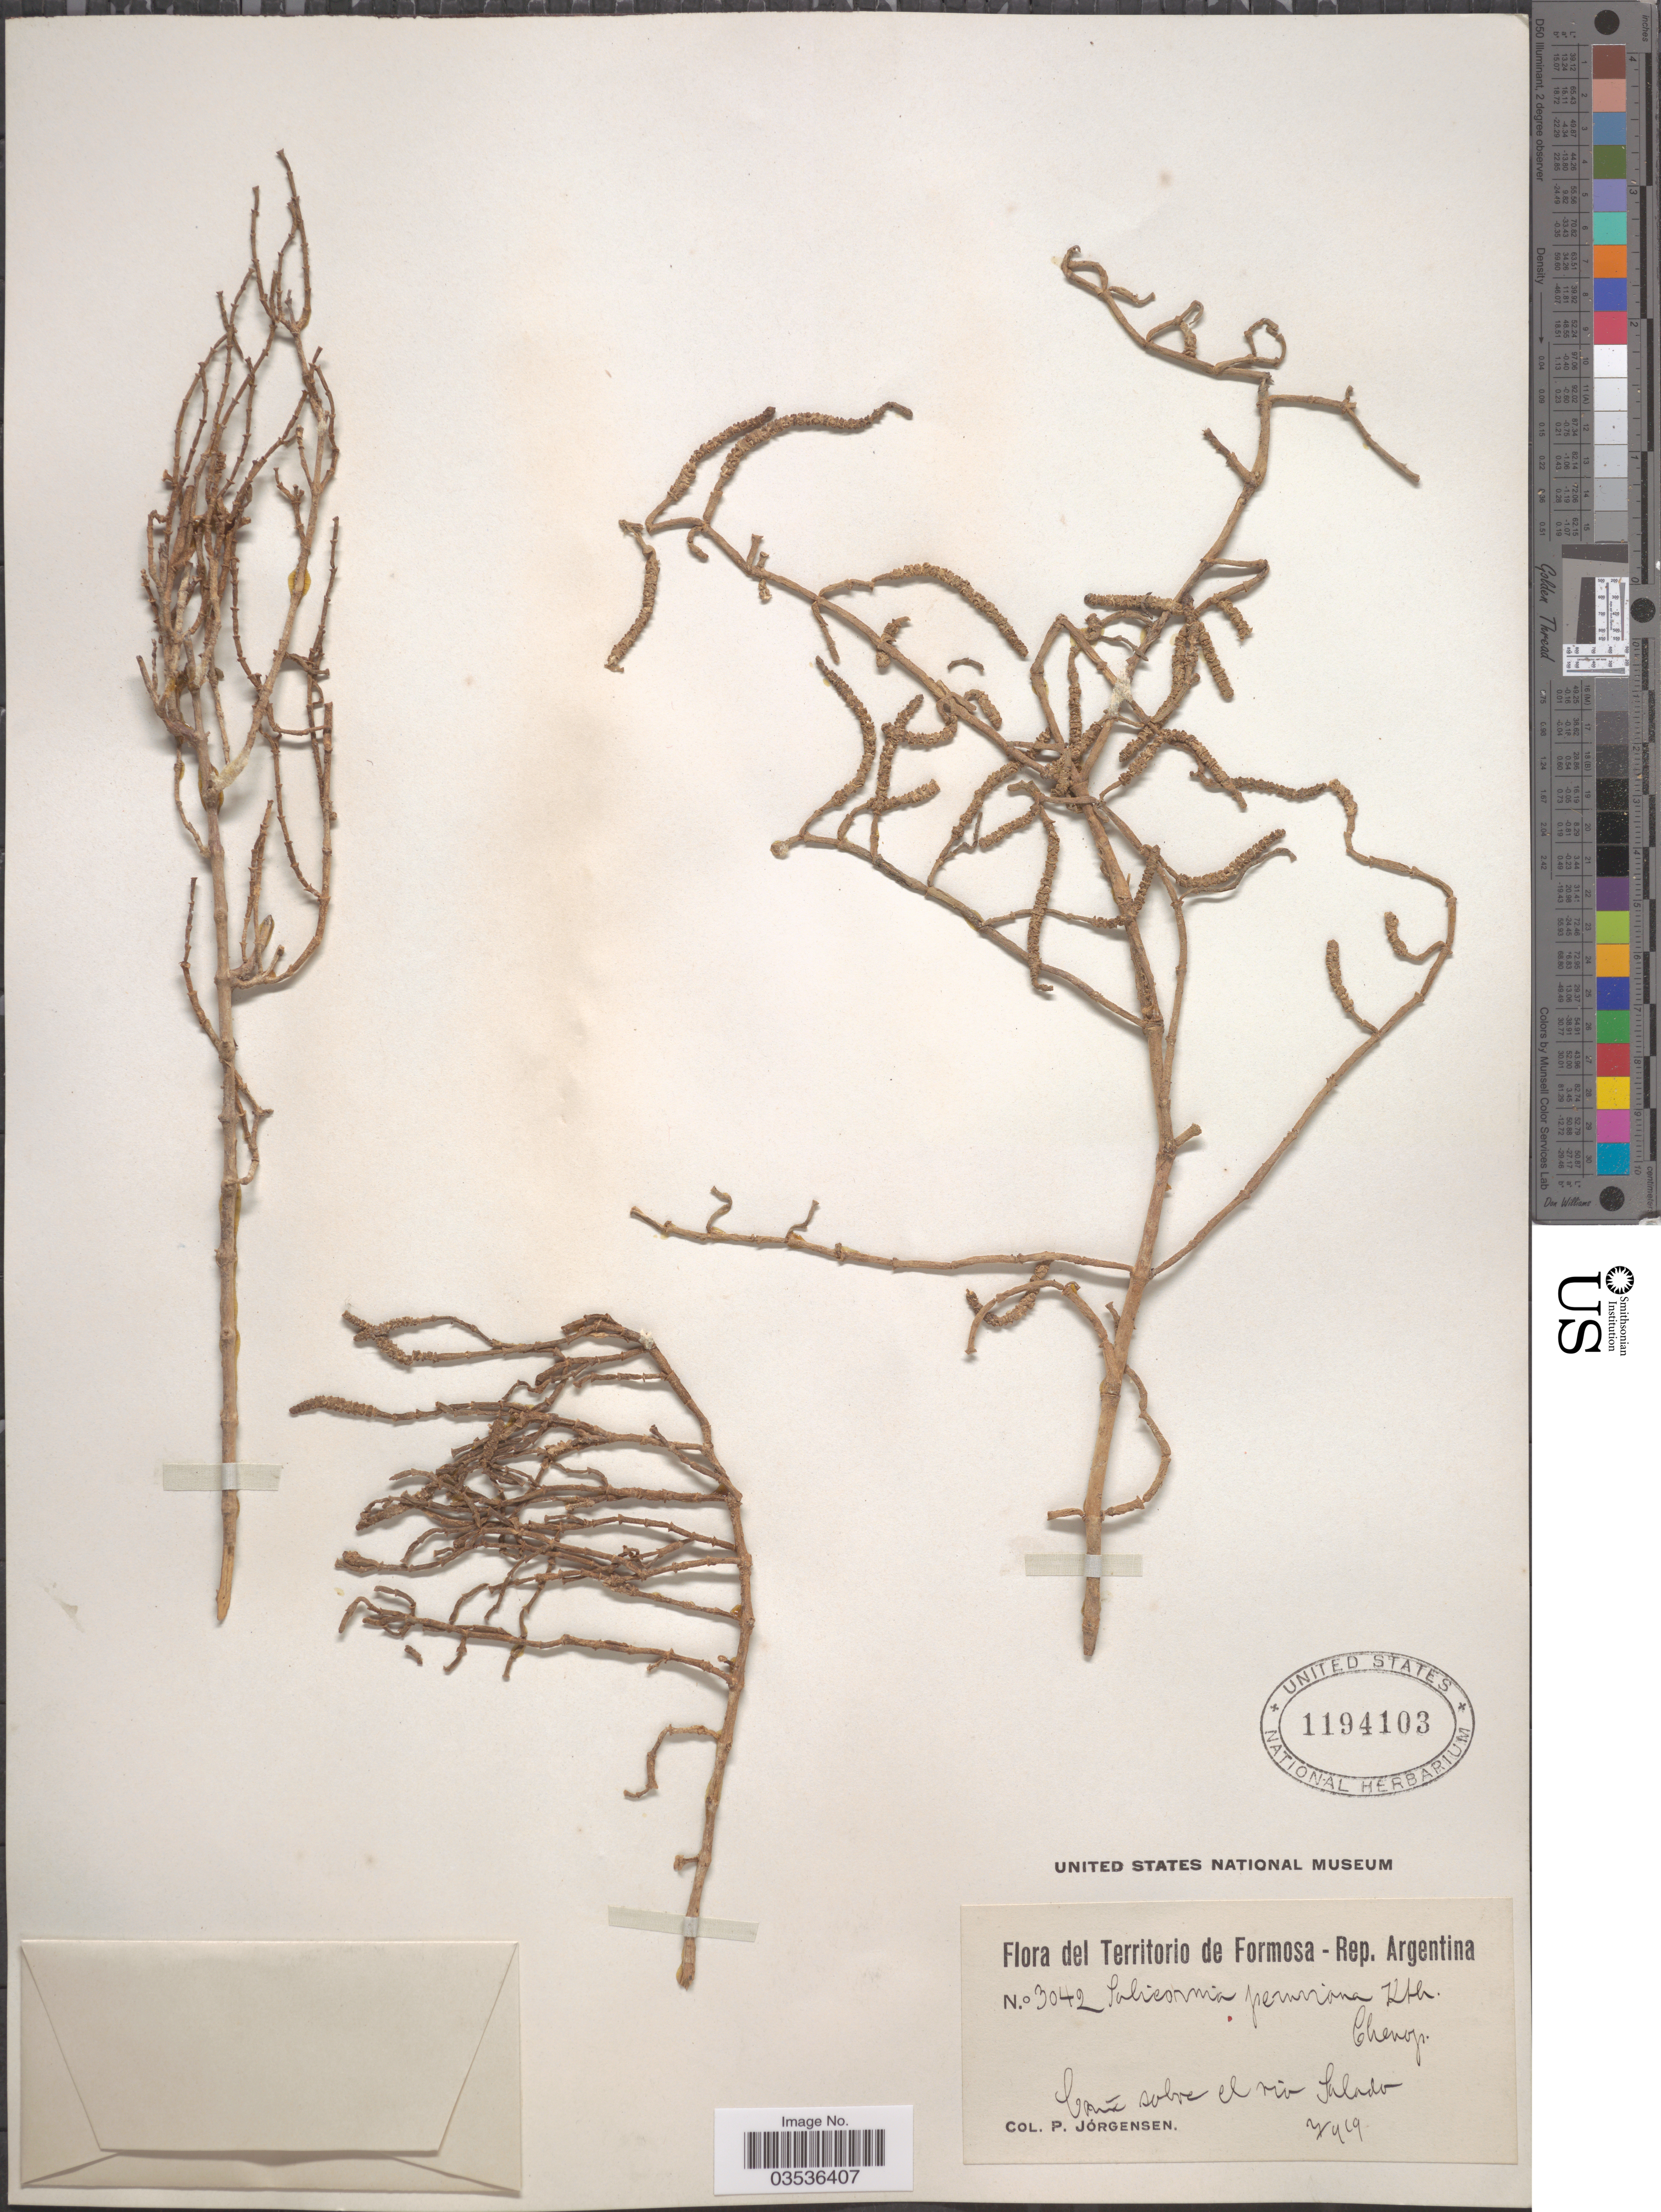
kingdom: Plantae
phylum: Tracheophyta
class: Magnoliopsida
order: Caryophyllales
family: Amaranthaceae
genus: Salicornia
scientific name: Salicornia fruticosa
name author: (L.) L.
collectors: P. Jörgensen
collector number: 3042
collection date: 1919-03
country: Argentina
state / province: Formosa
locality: Comun sobre el rio Salado.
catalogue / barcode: US 1194103